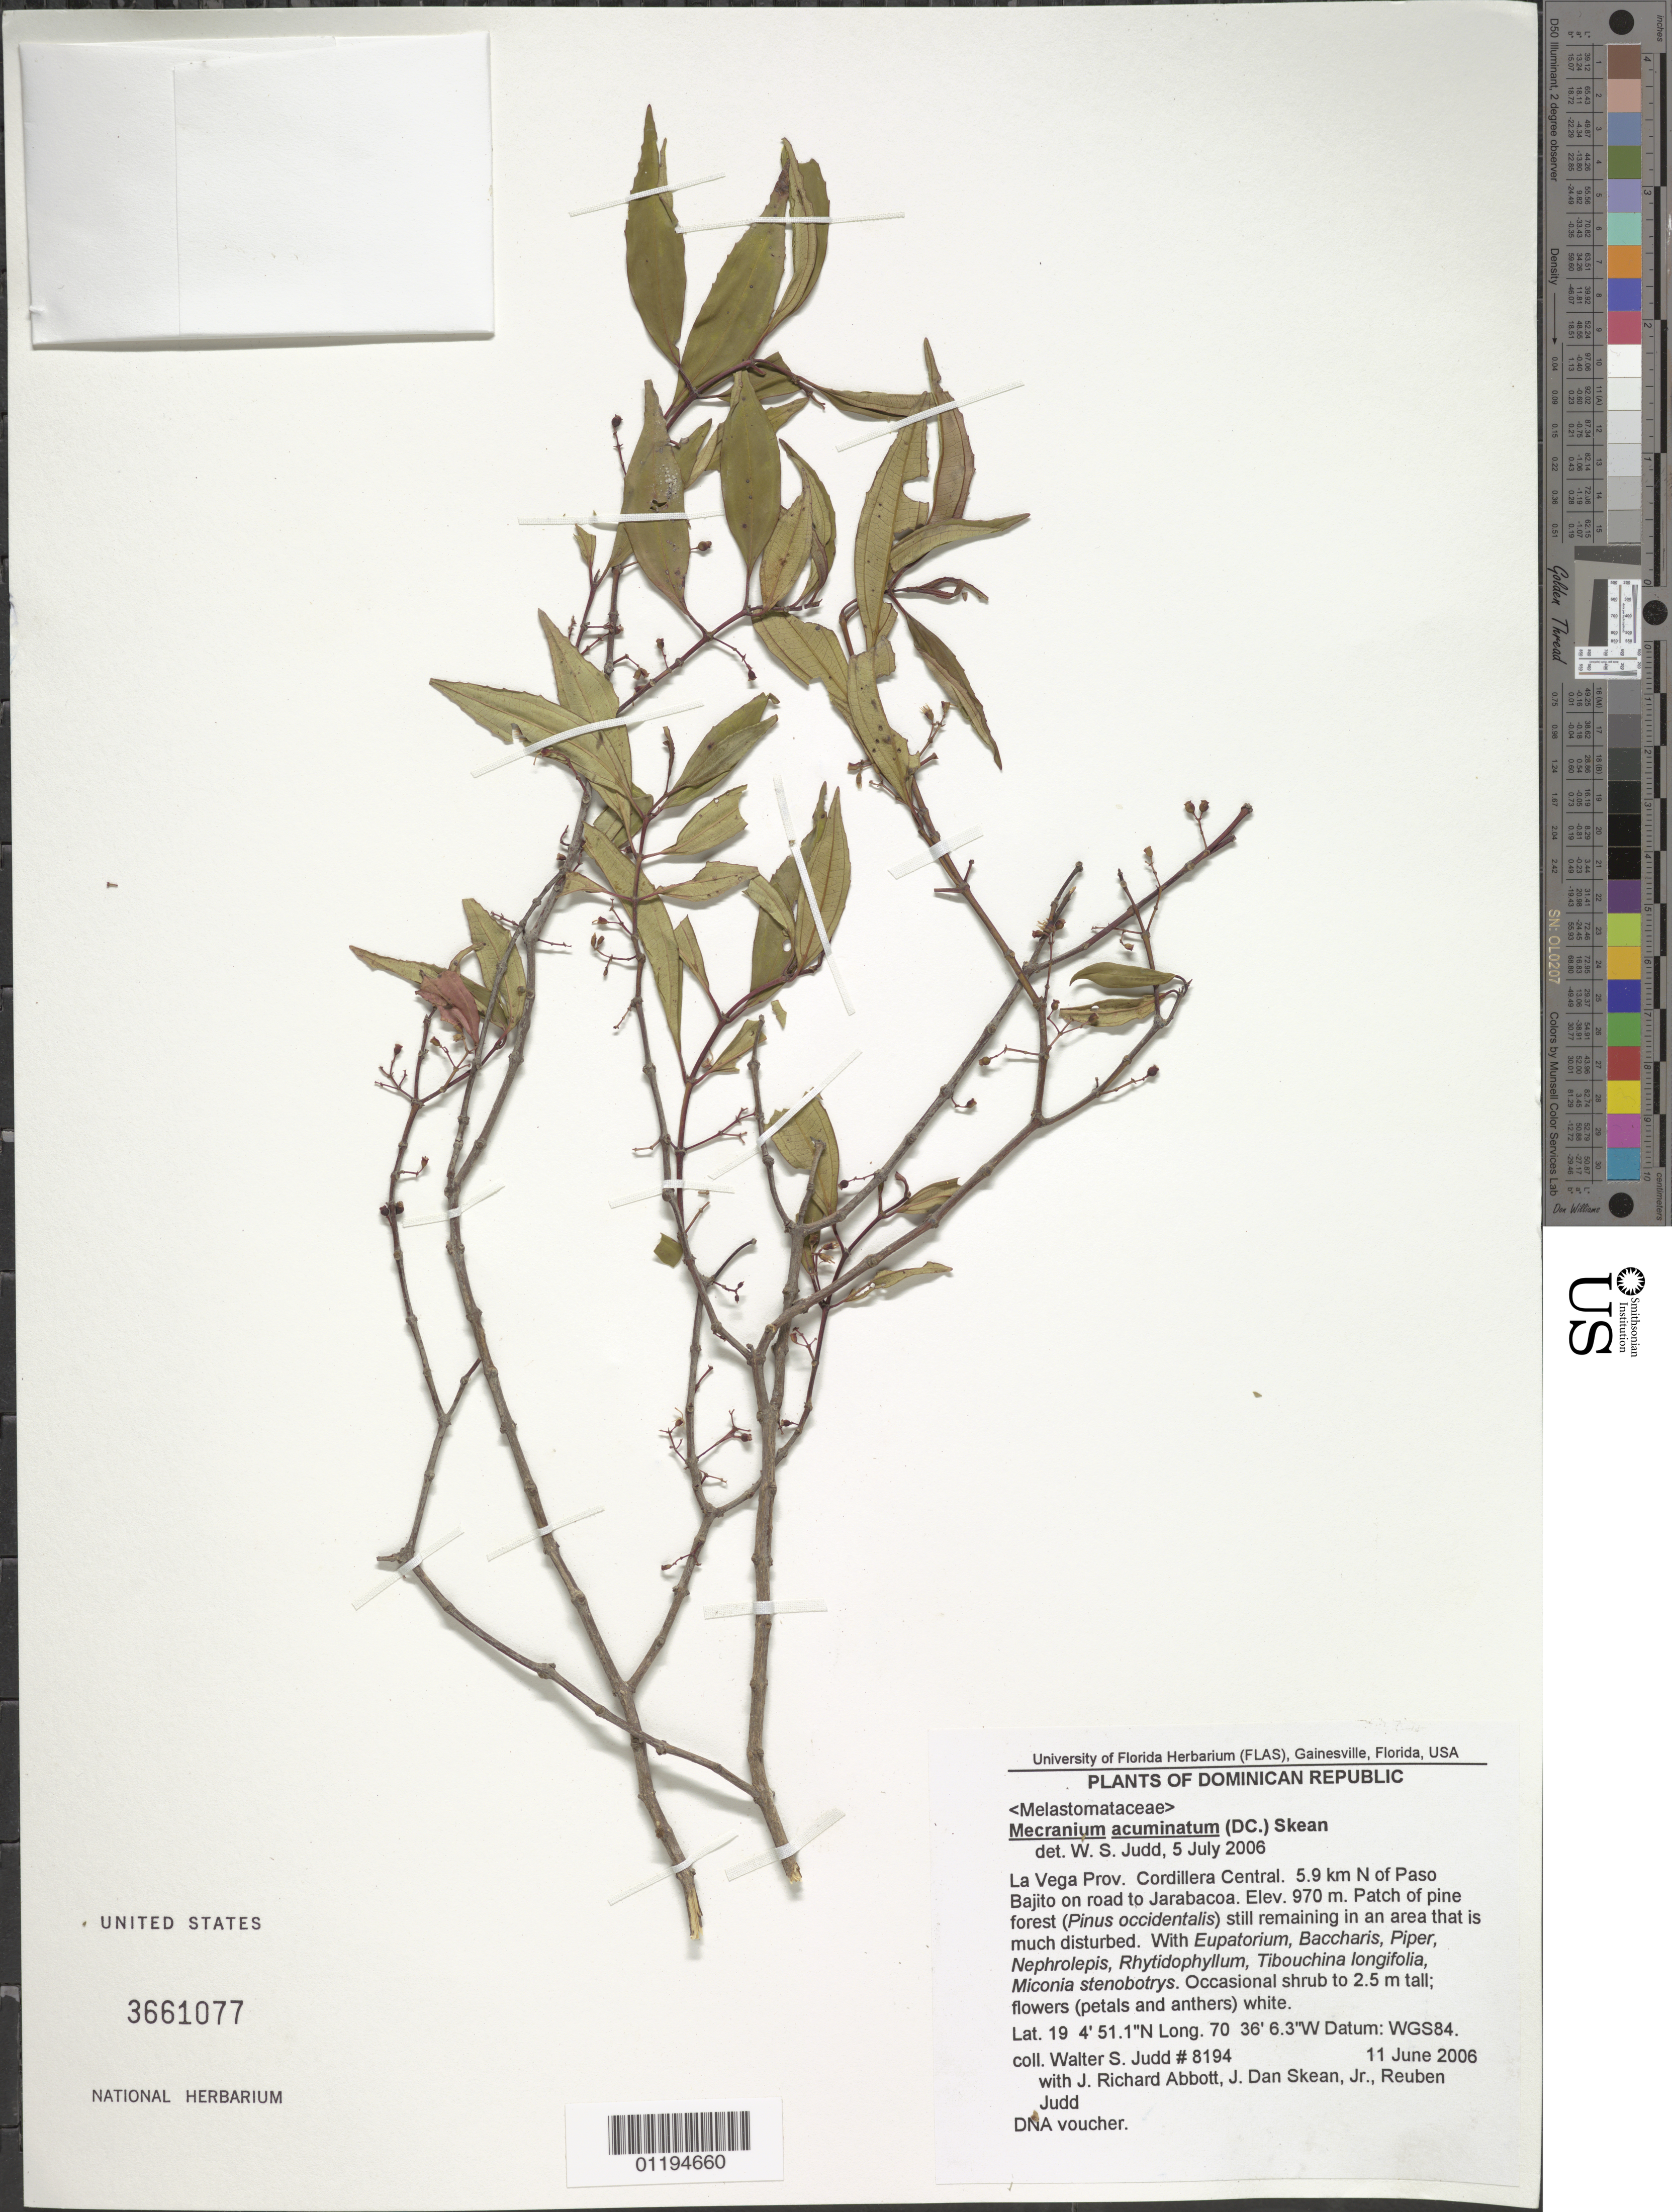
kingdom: Plantae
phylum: Tracheophyta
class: Magnoliopsida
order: Myrtales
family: Melastomataceae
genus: Mecranium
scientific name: Mecranium acuminatum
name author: (DC.) Skean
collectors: W. S. Judd, J. R. Abbott, J. Skean & R. Judd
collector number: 8194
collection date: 2006-06-11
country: Dominican Republic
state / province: La Vega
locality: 5.9 km N of Paso Bajito on rd. to Jarabocoa.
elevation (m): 970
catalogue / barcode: US 3661077